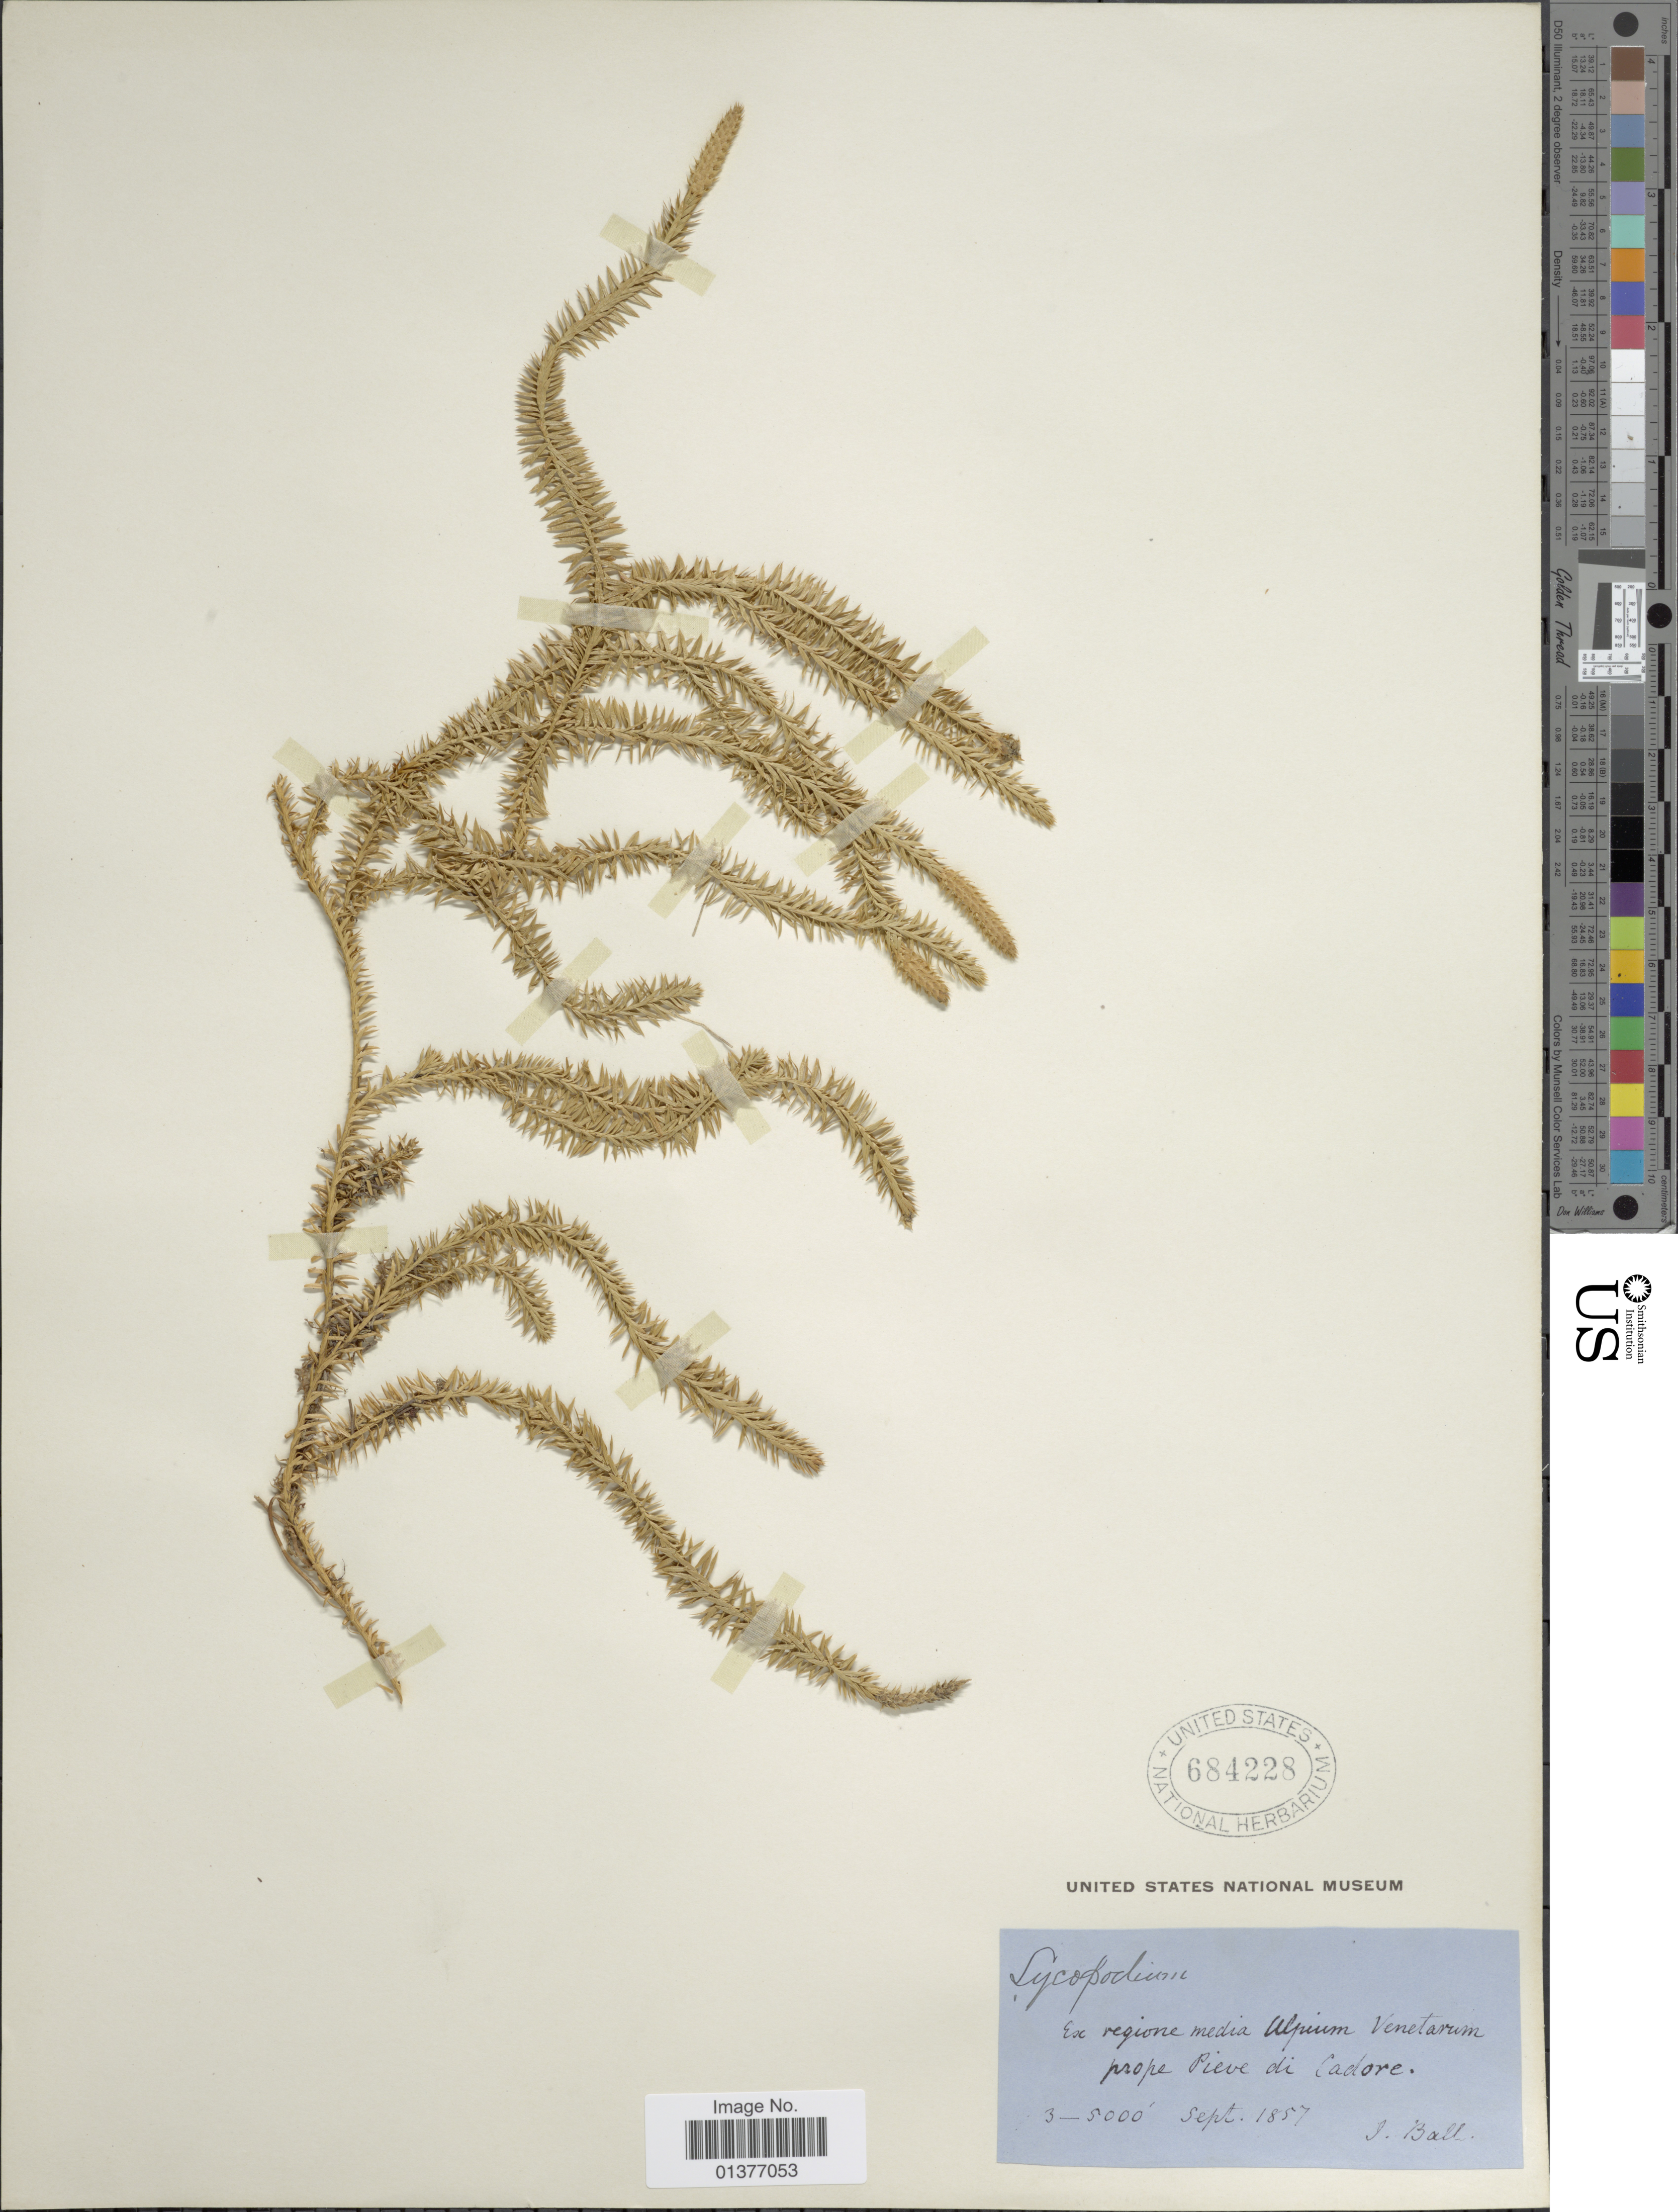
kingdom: Plantae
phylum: Tracheophyta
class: Lycopodiopsida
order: Lycopodiales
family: Lycopodiaceae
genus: Spinulum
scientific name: Spinulum annotinum subsp. annotinum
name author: (L.) A. Haines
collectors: J. Ball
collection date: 1857-09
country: Italy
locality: Regione media Alpium Venetarum prope Pieve de Cadore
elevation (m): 914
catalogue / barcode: US 684228